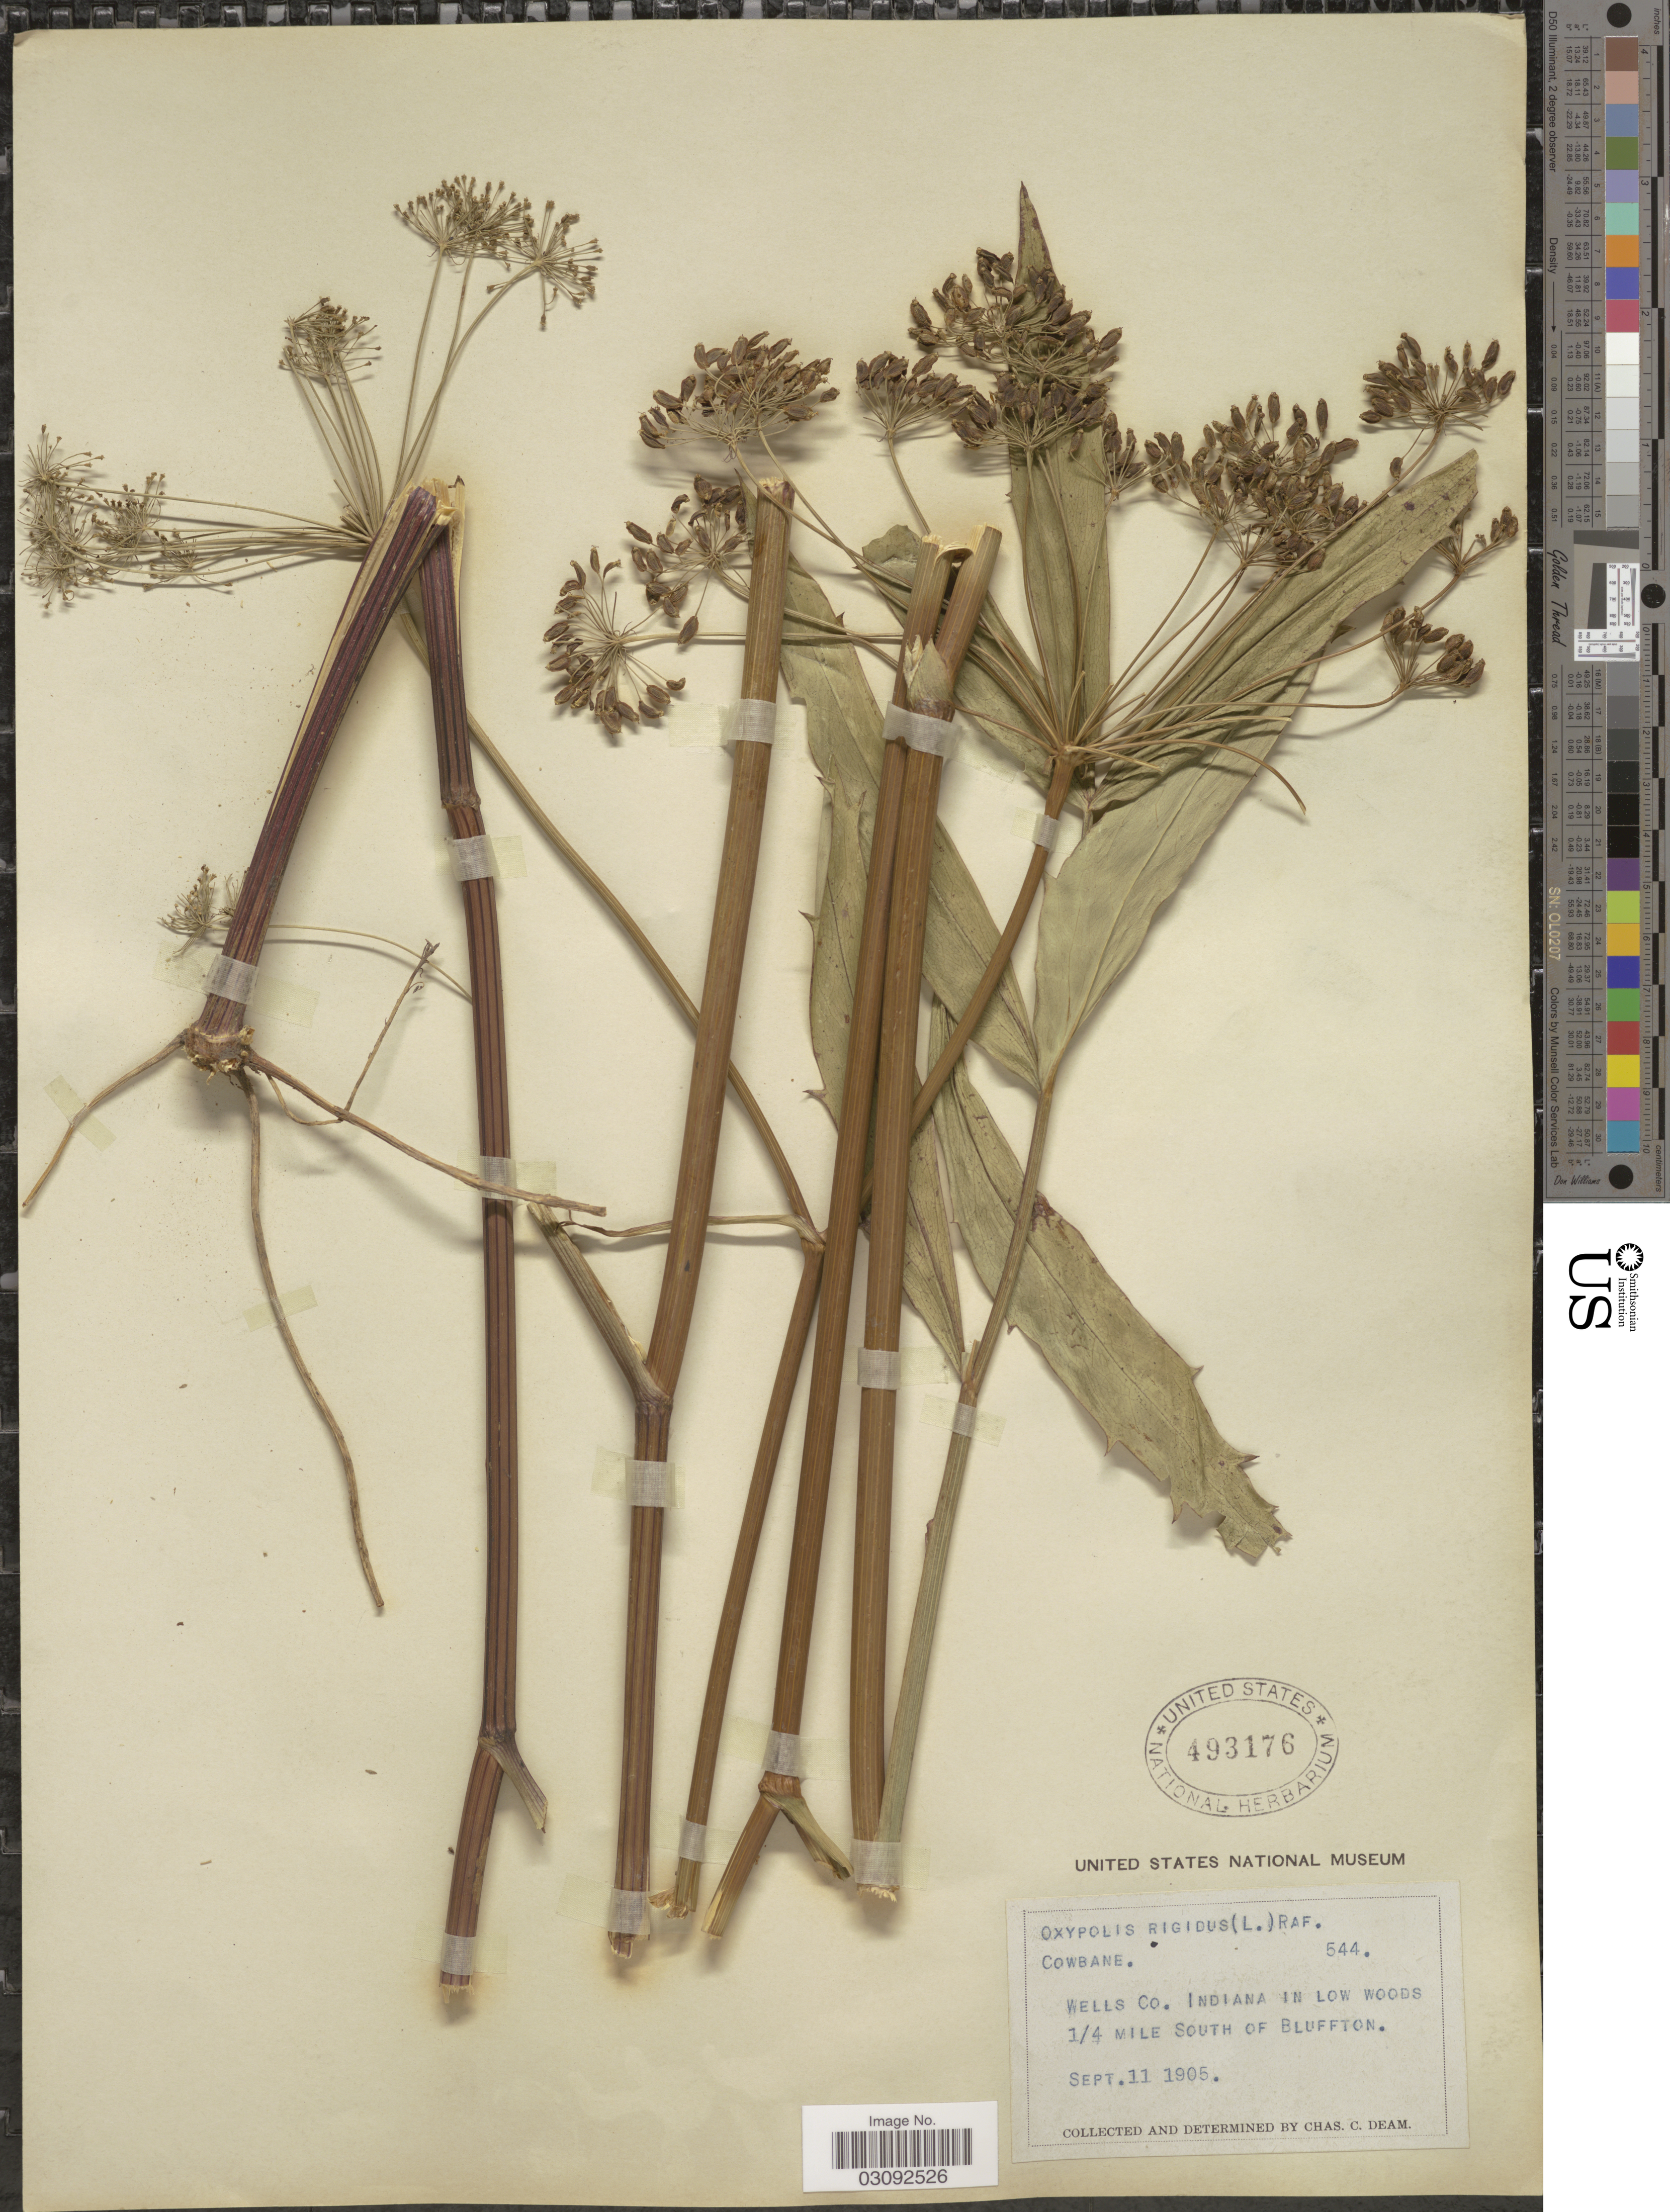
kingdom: Plantae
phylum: Tracheophyta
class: Magnoliopsida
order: Apiales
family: Apiaceae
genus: Oxypolis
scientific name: Oxypolis rigidior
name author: (L.) Raf.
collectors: C. C. Deam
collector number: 544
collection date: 1905-09-11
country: United States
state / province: Indiana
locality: Wells Co. Indiana in low woods 1/4 mile south of Bluffton.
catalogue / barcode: US 493176